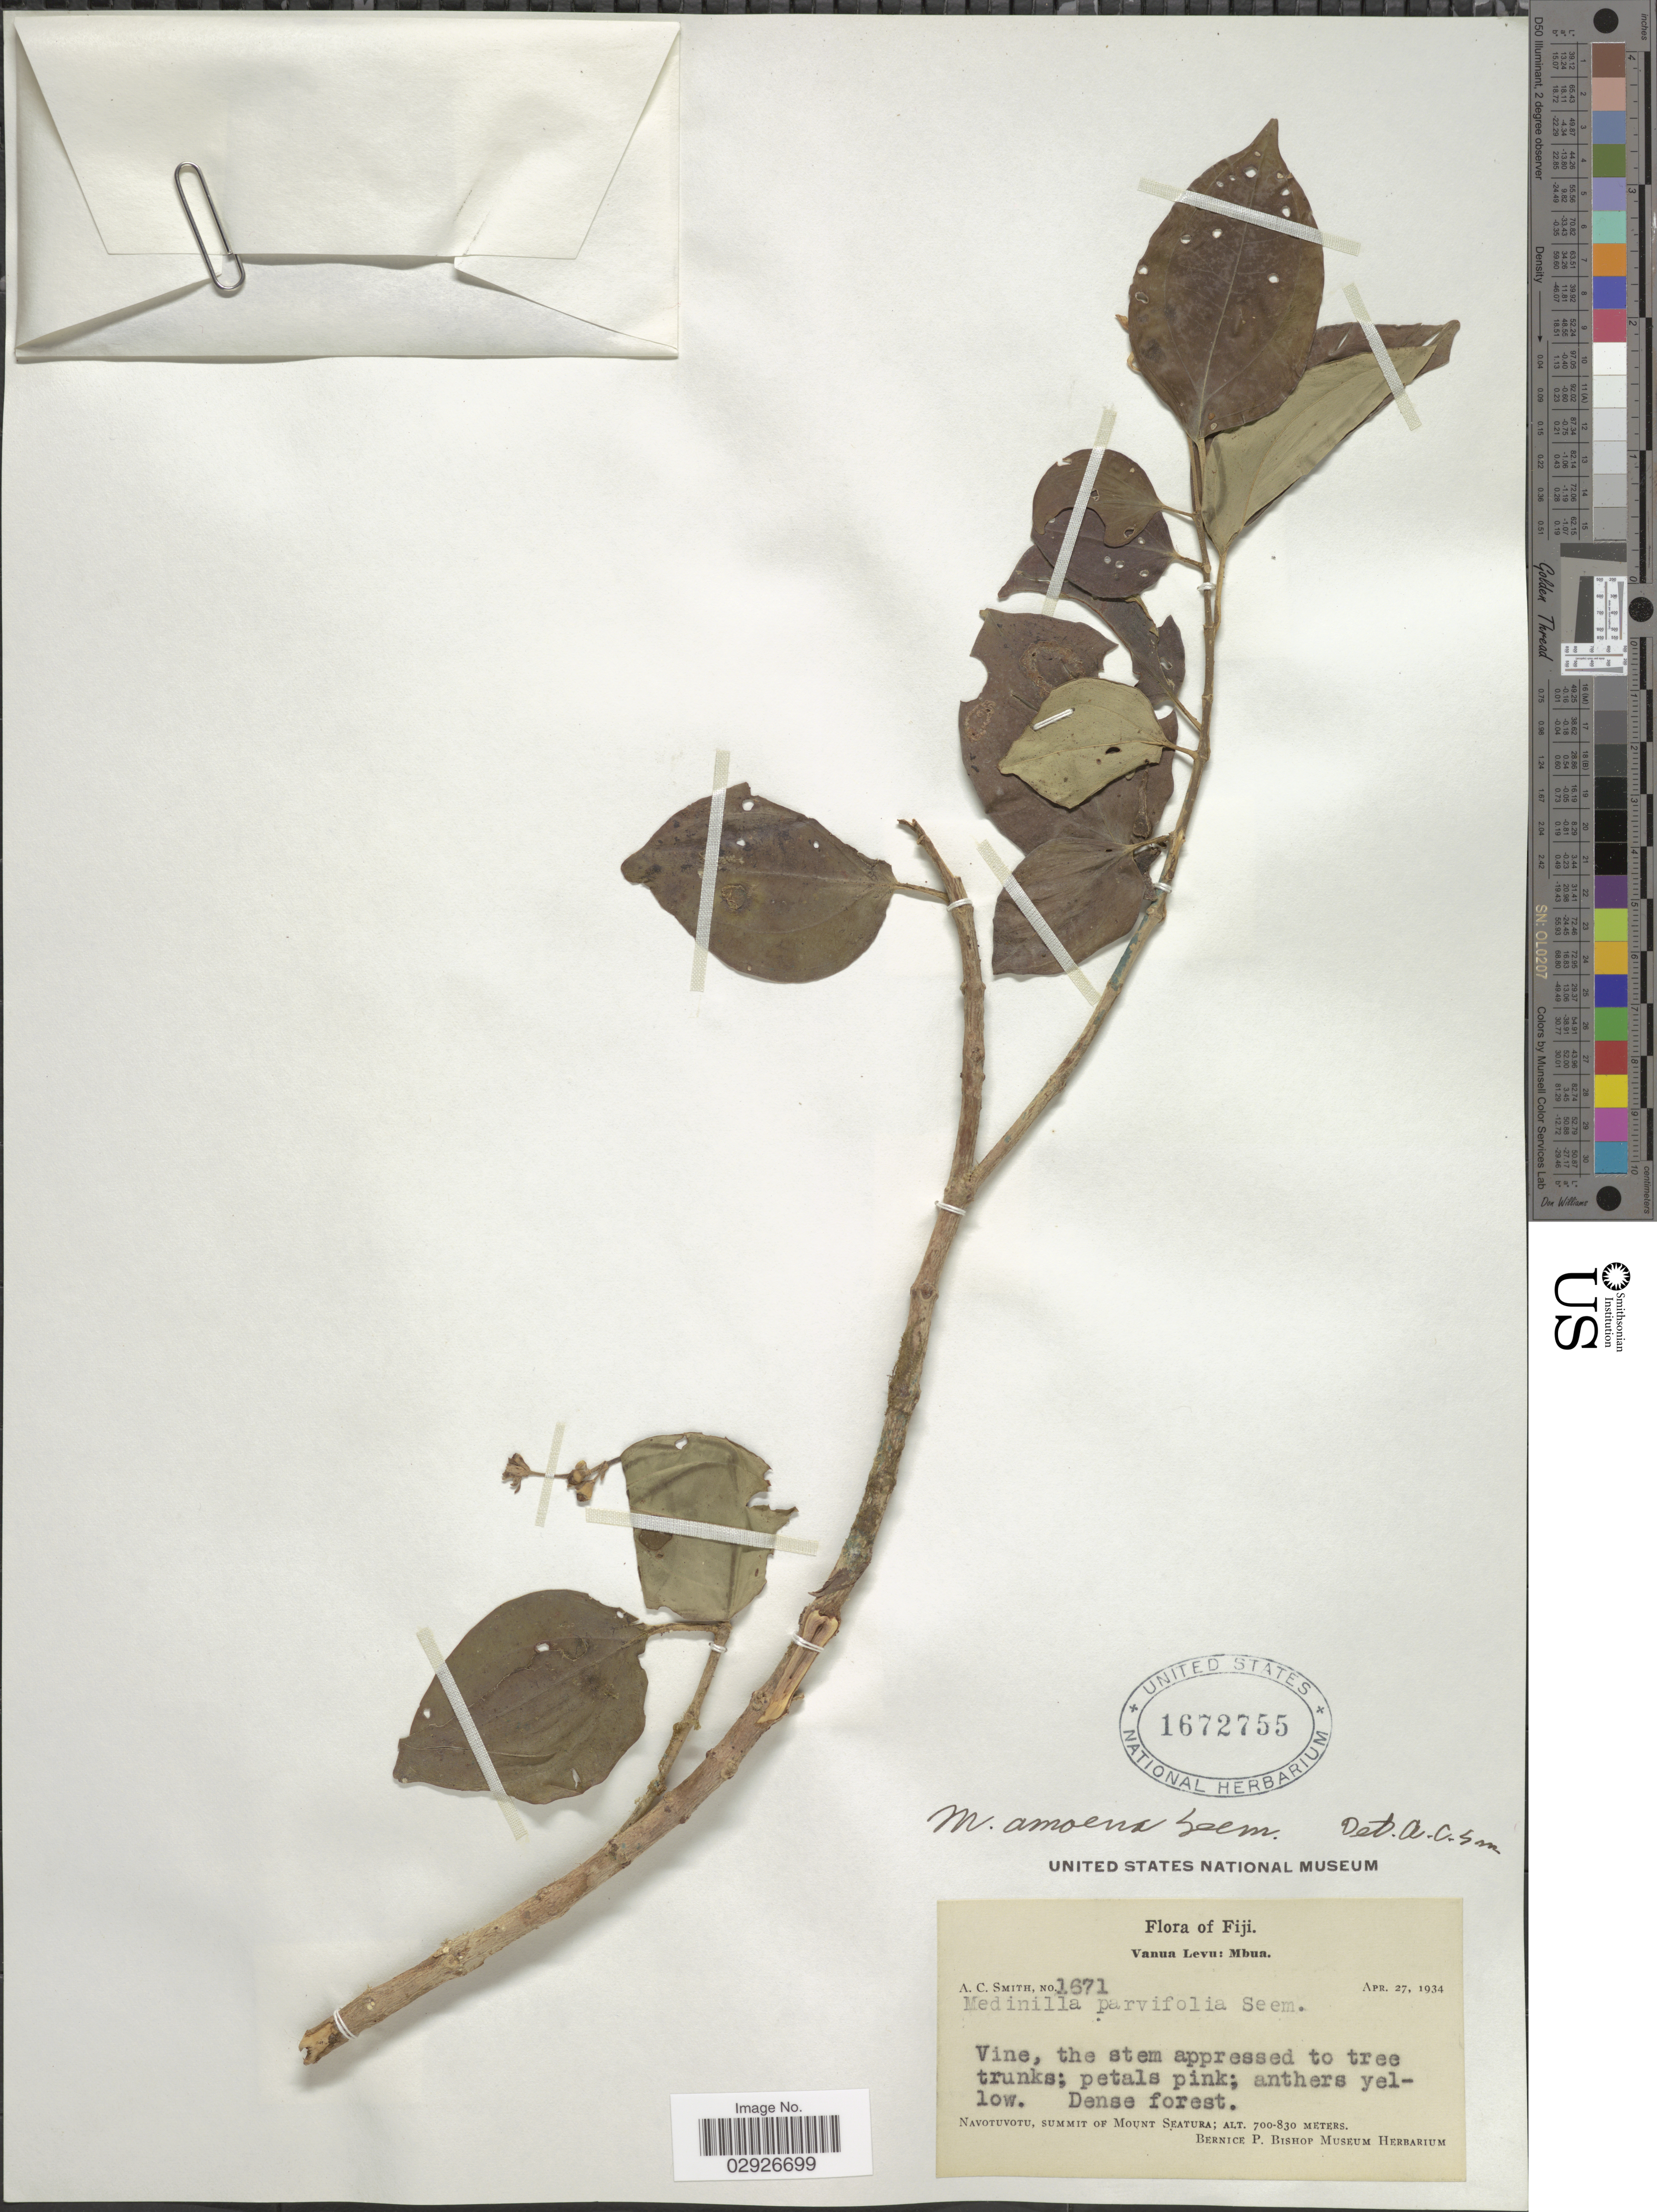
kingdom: Plantae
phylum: Tracheophyta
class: Magnoliopsida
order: Myrtales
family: Melastomataceae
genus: Medinilla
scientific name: Medinilla amoena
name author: Seem.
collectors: A. C. Smith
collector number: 1671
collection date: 1934-04-27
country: Fiji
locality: Vanua Levu: Mbua. Navotuvotu, Summit of Mount Seatura.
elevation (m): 700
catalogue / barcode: US 1672755